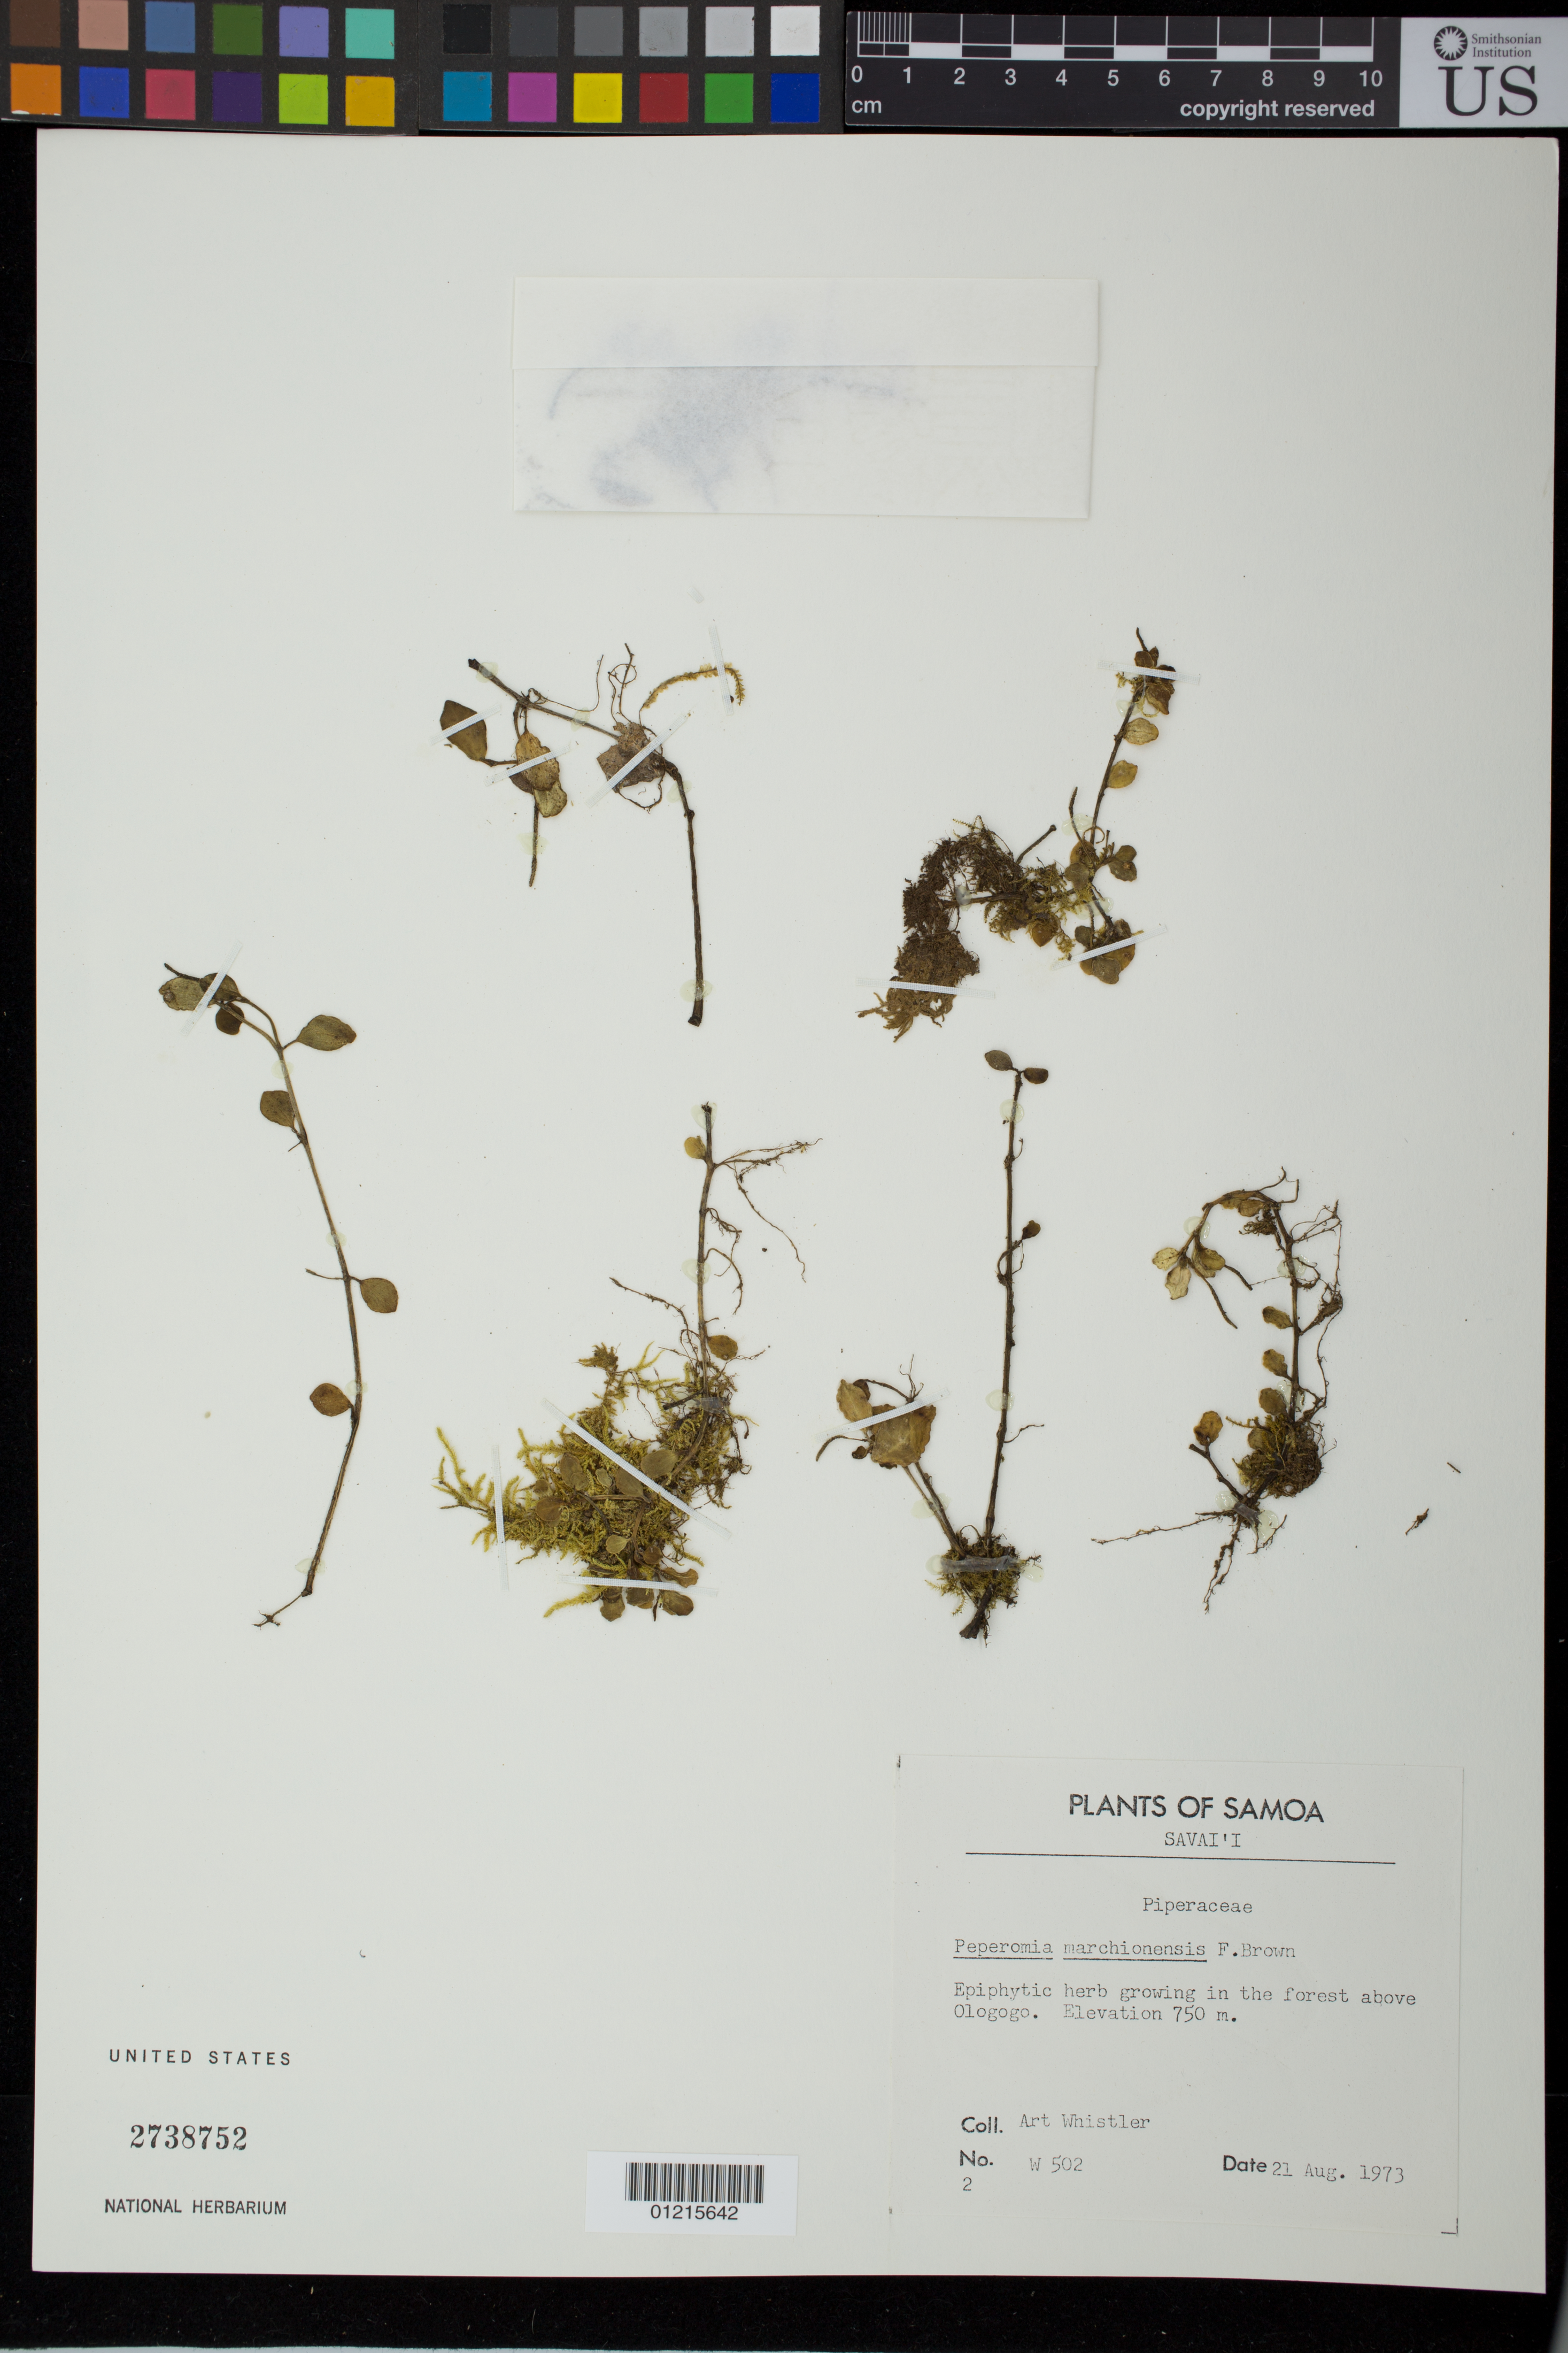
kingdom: Plantae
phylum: Tracheophyta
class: Magnoliopsida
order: Piperales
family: Piperaceae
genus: Peperomia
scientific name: Peperomia marchionensis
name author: F. Br.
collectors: A. Whistler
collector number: W 502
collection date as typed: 21 Aug 1973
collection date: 1973-08-21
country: Samoa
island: Savai'i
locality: above Ologogo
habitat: in the forest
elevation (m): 750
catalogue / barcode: US 2738752